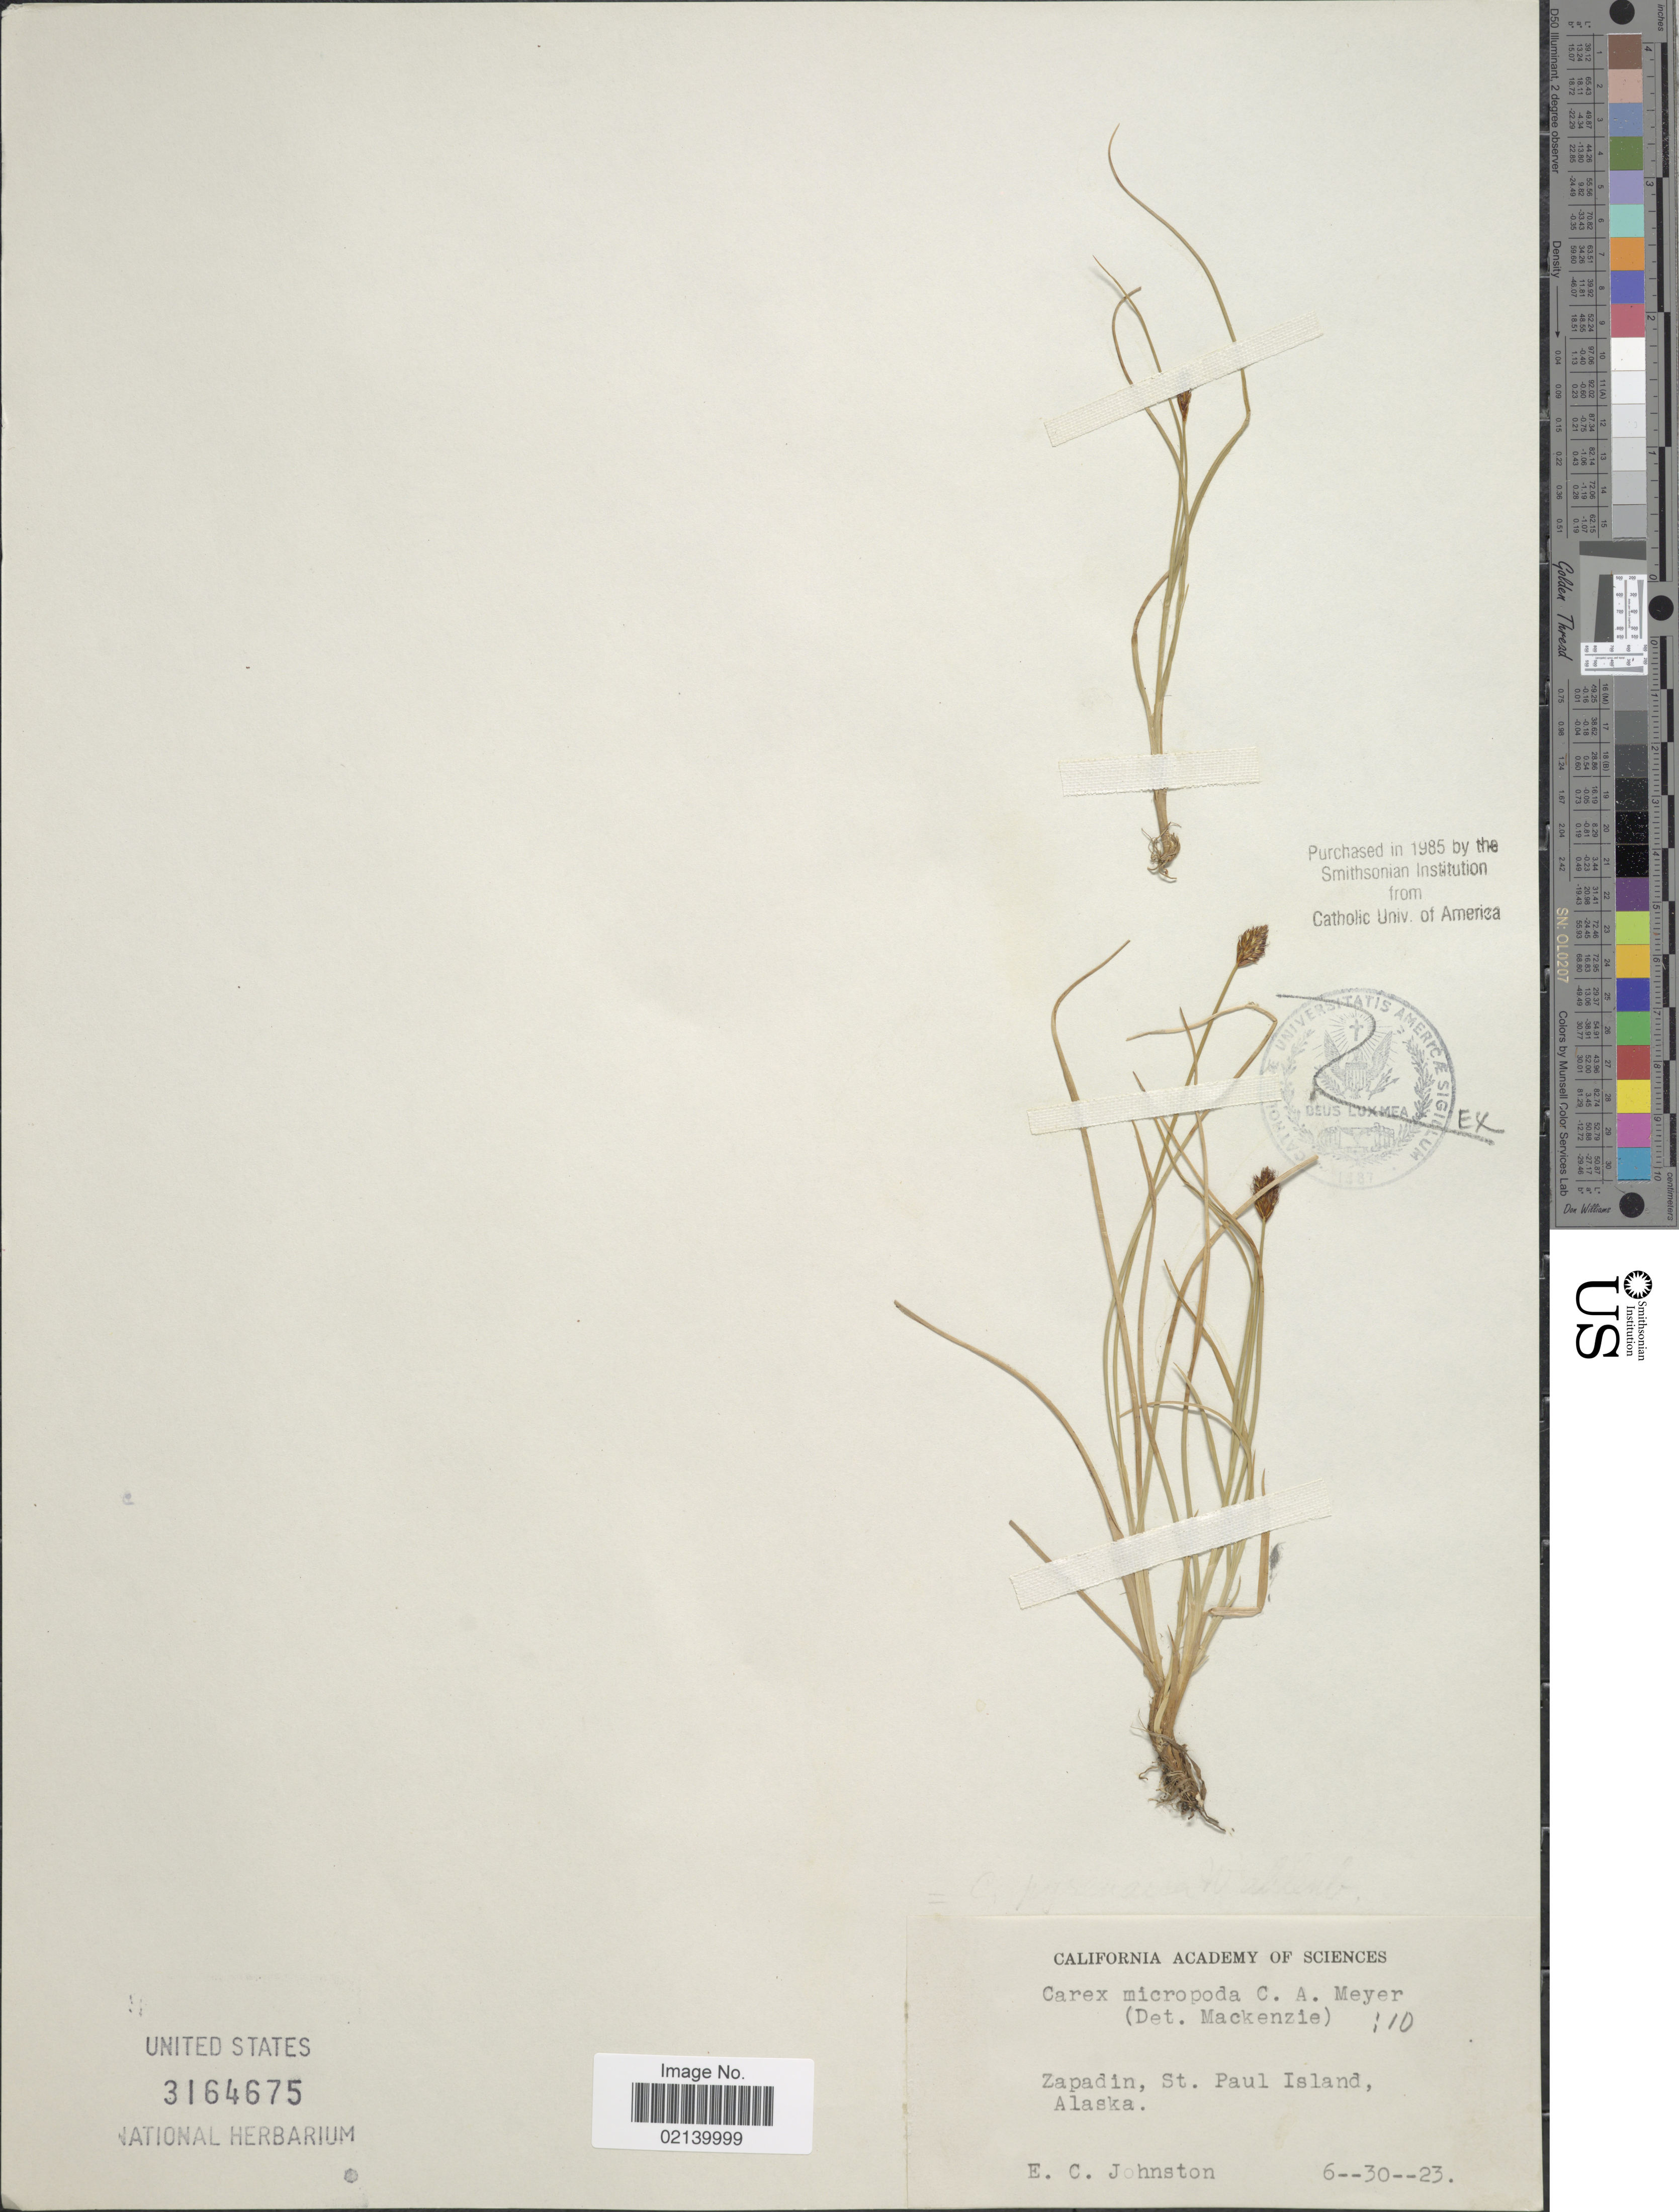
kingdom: Plantae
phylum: Tracheophyta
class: Liliopsida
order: Poales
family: Cyperaceae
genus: Carex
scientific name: Carex sp.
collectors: E. C. Johnston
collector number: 110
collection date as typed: Transcribed d/m/y: 30/6/23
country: United States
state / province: Alaska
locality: Zapadin, St. Paul Island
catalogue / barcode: US 3164675